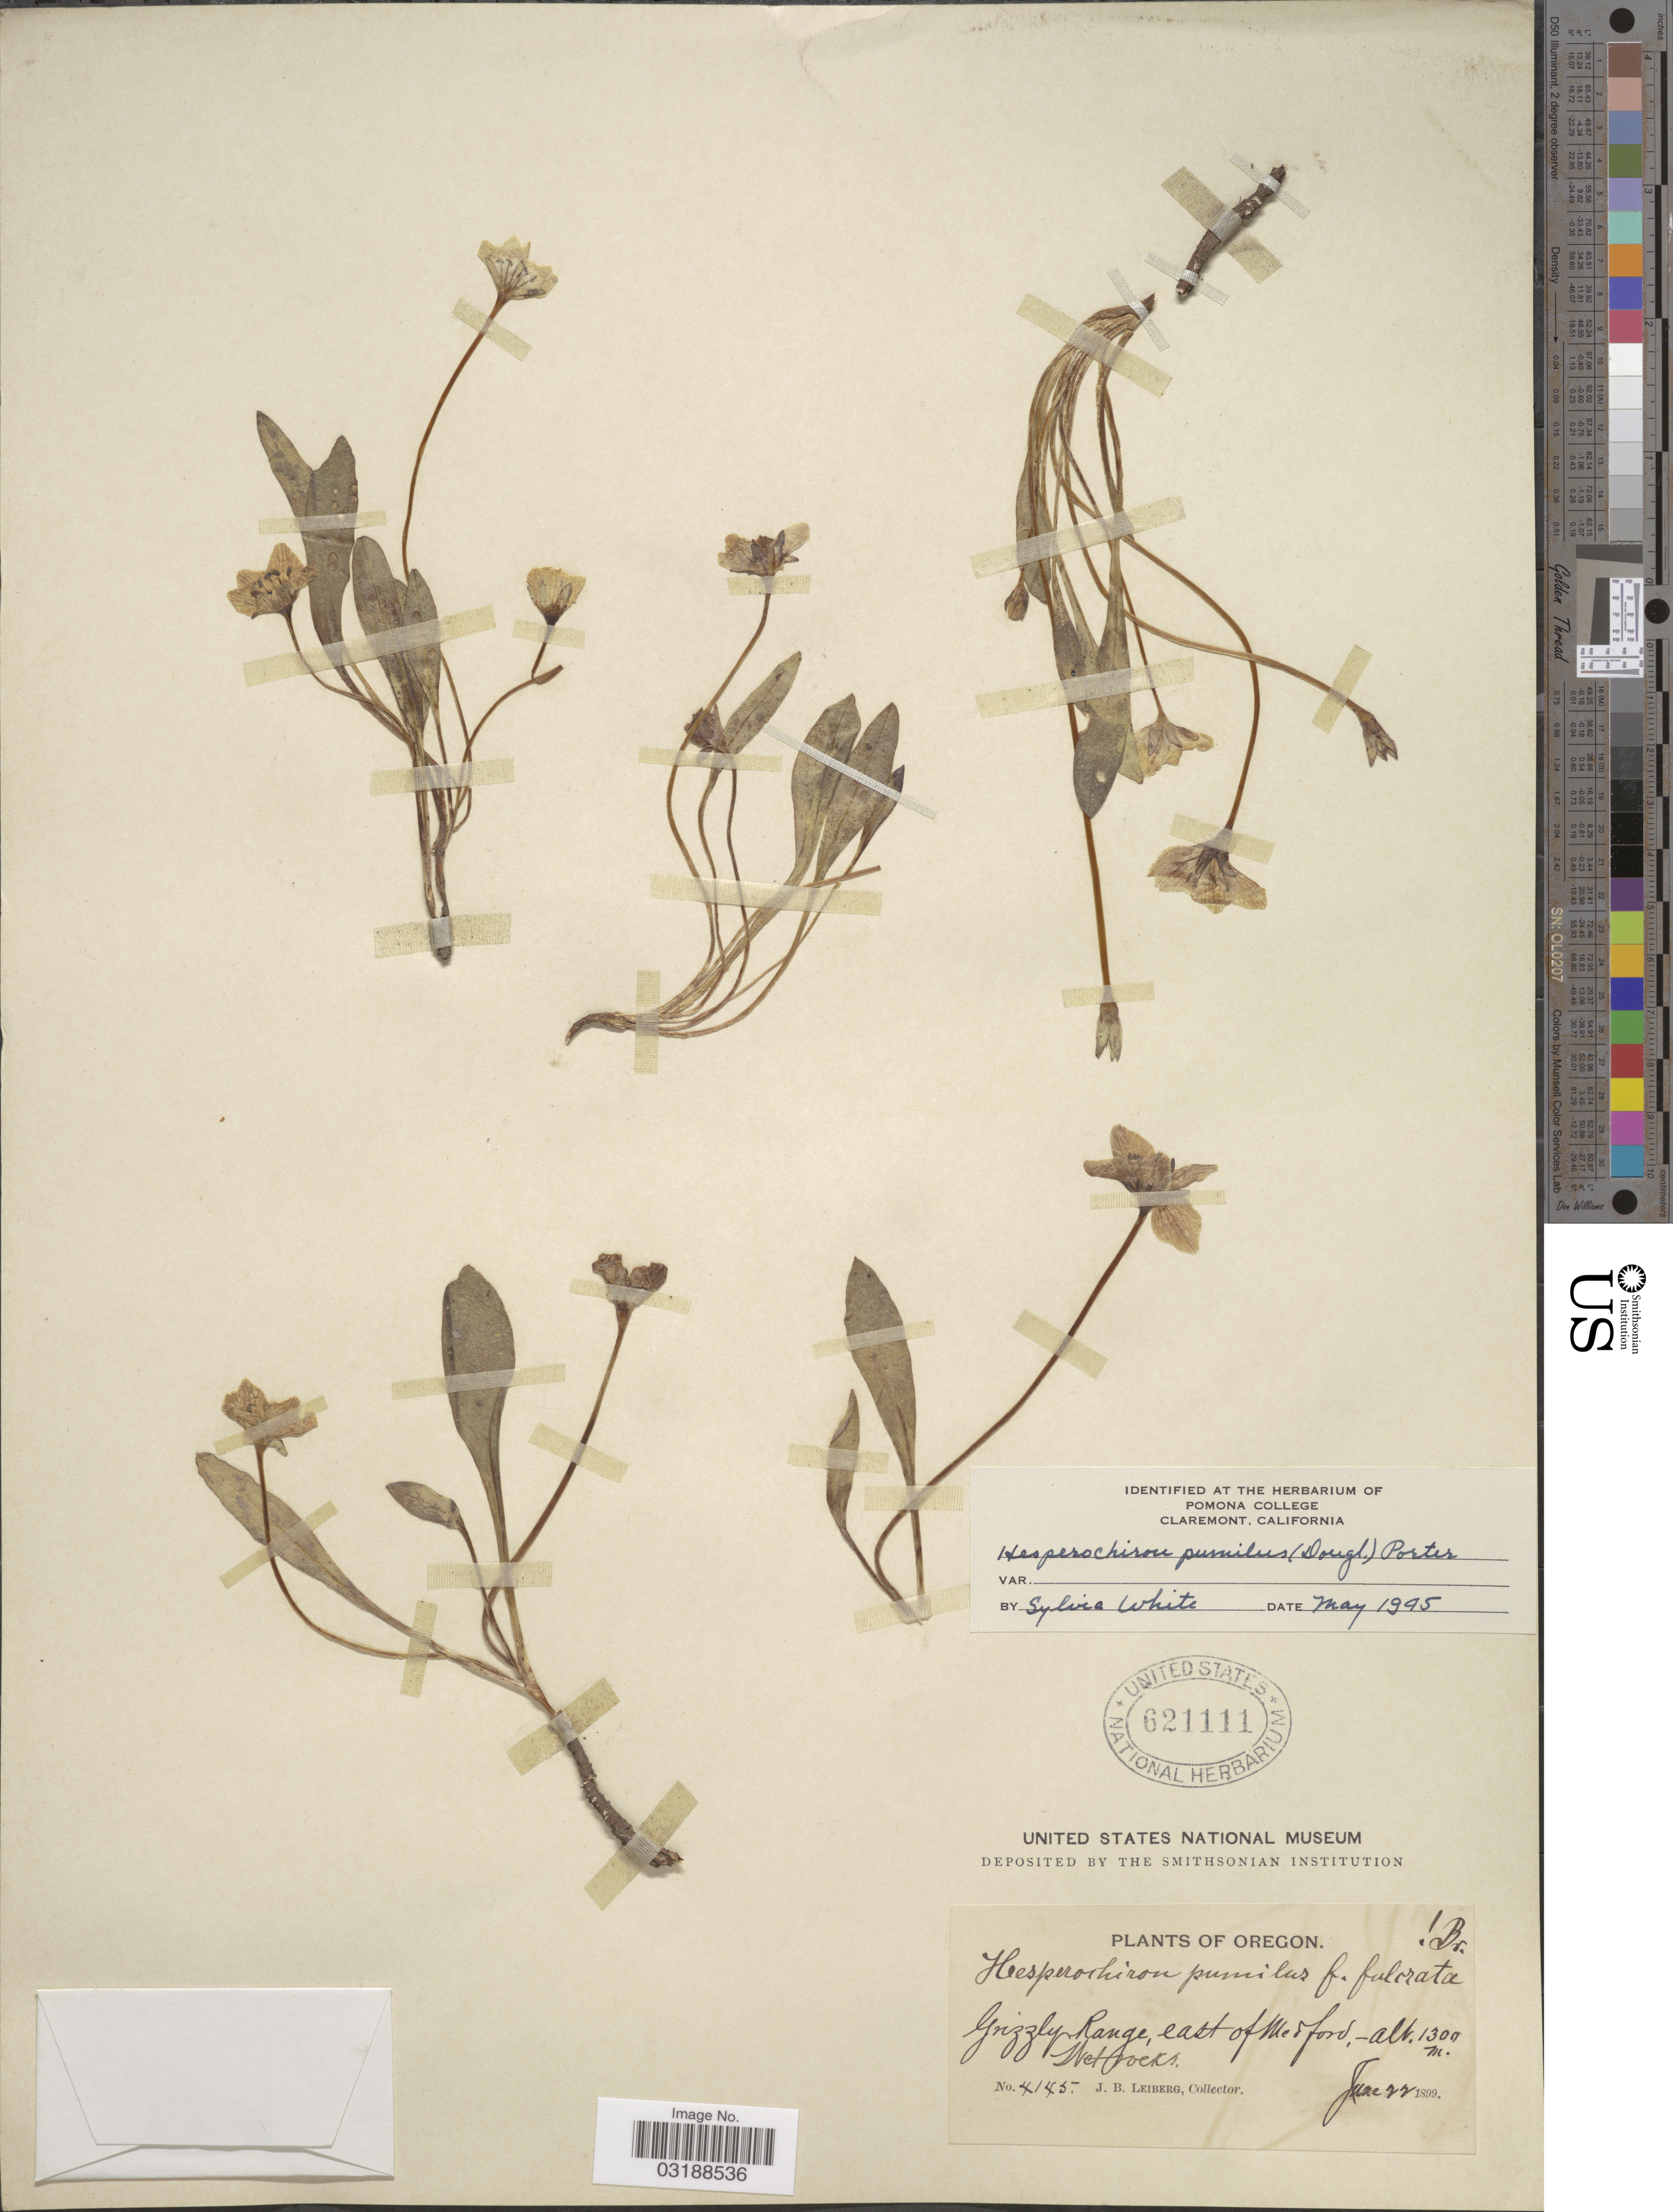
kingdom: Plantae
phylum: Tracheophyta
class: Magnoliopsida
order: Boraginales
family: Hydrophyllaceae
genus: Hesperochiron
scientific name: Hesperochiron pumilus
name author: (Griseb.) Porter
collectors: J. B. Leiberg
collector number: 4145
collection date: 1899-06-22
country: United States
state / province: Oregon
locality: Grizzly Range, east of Medford.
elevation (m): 1300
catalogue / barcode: US 621111